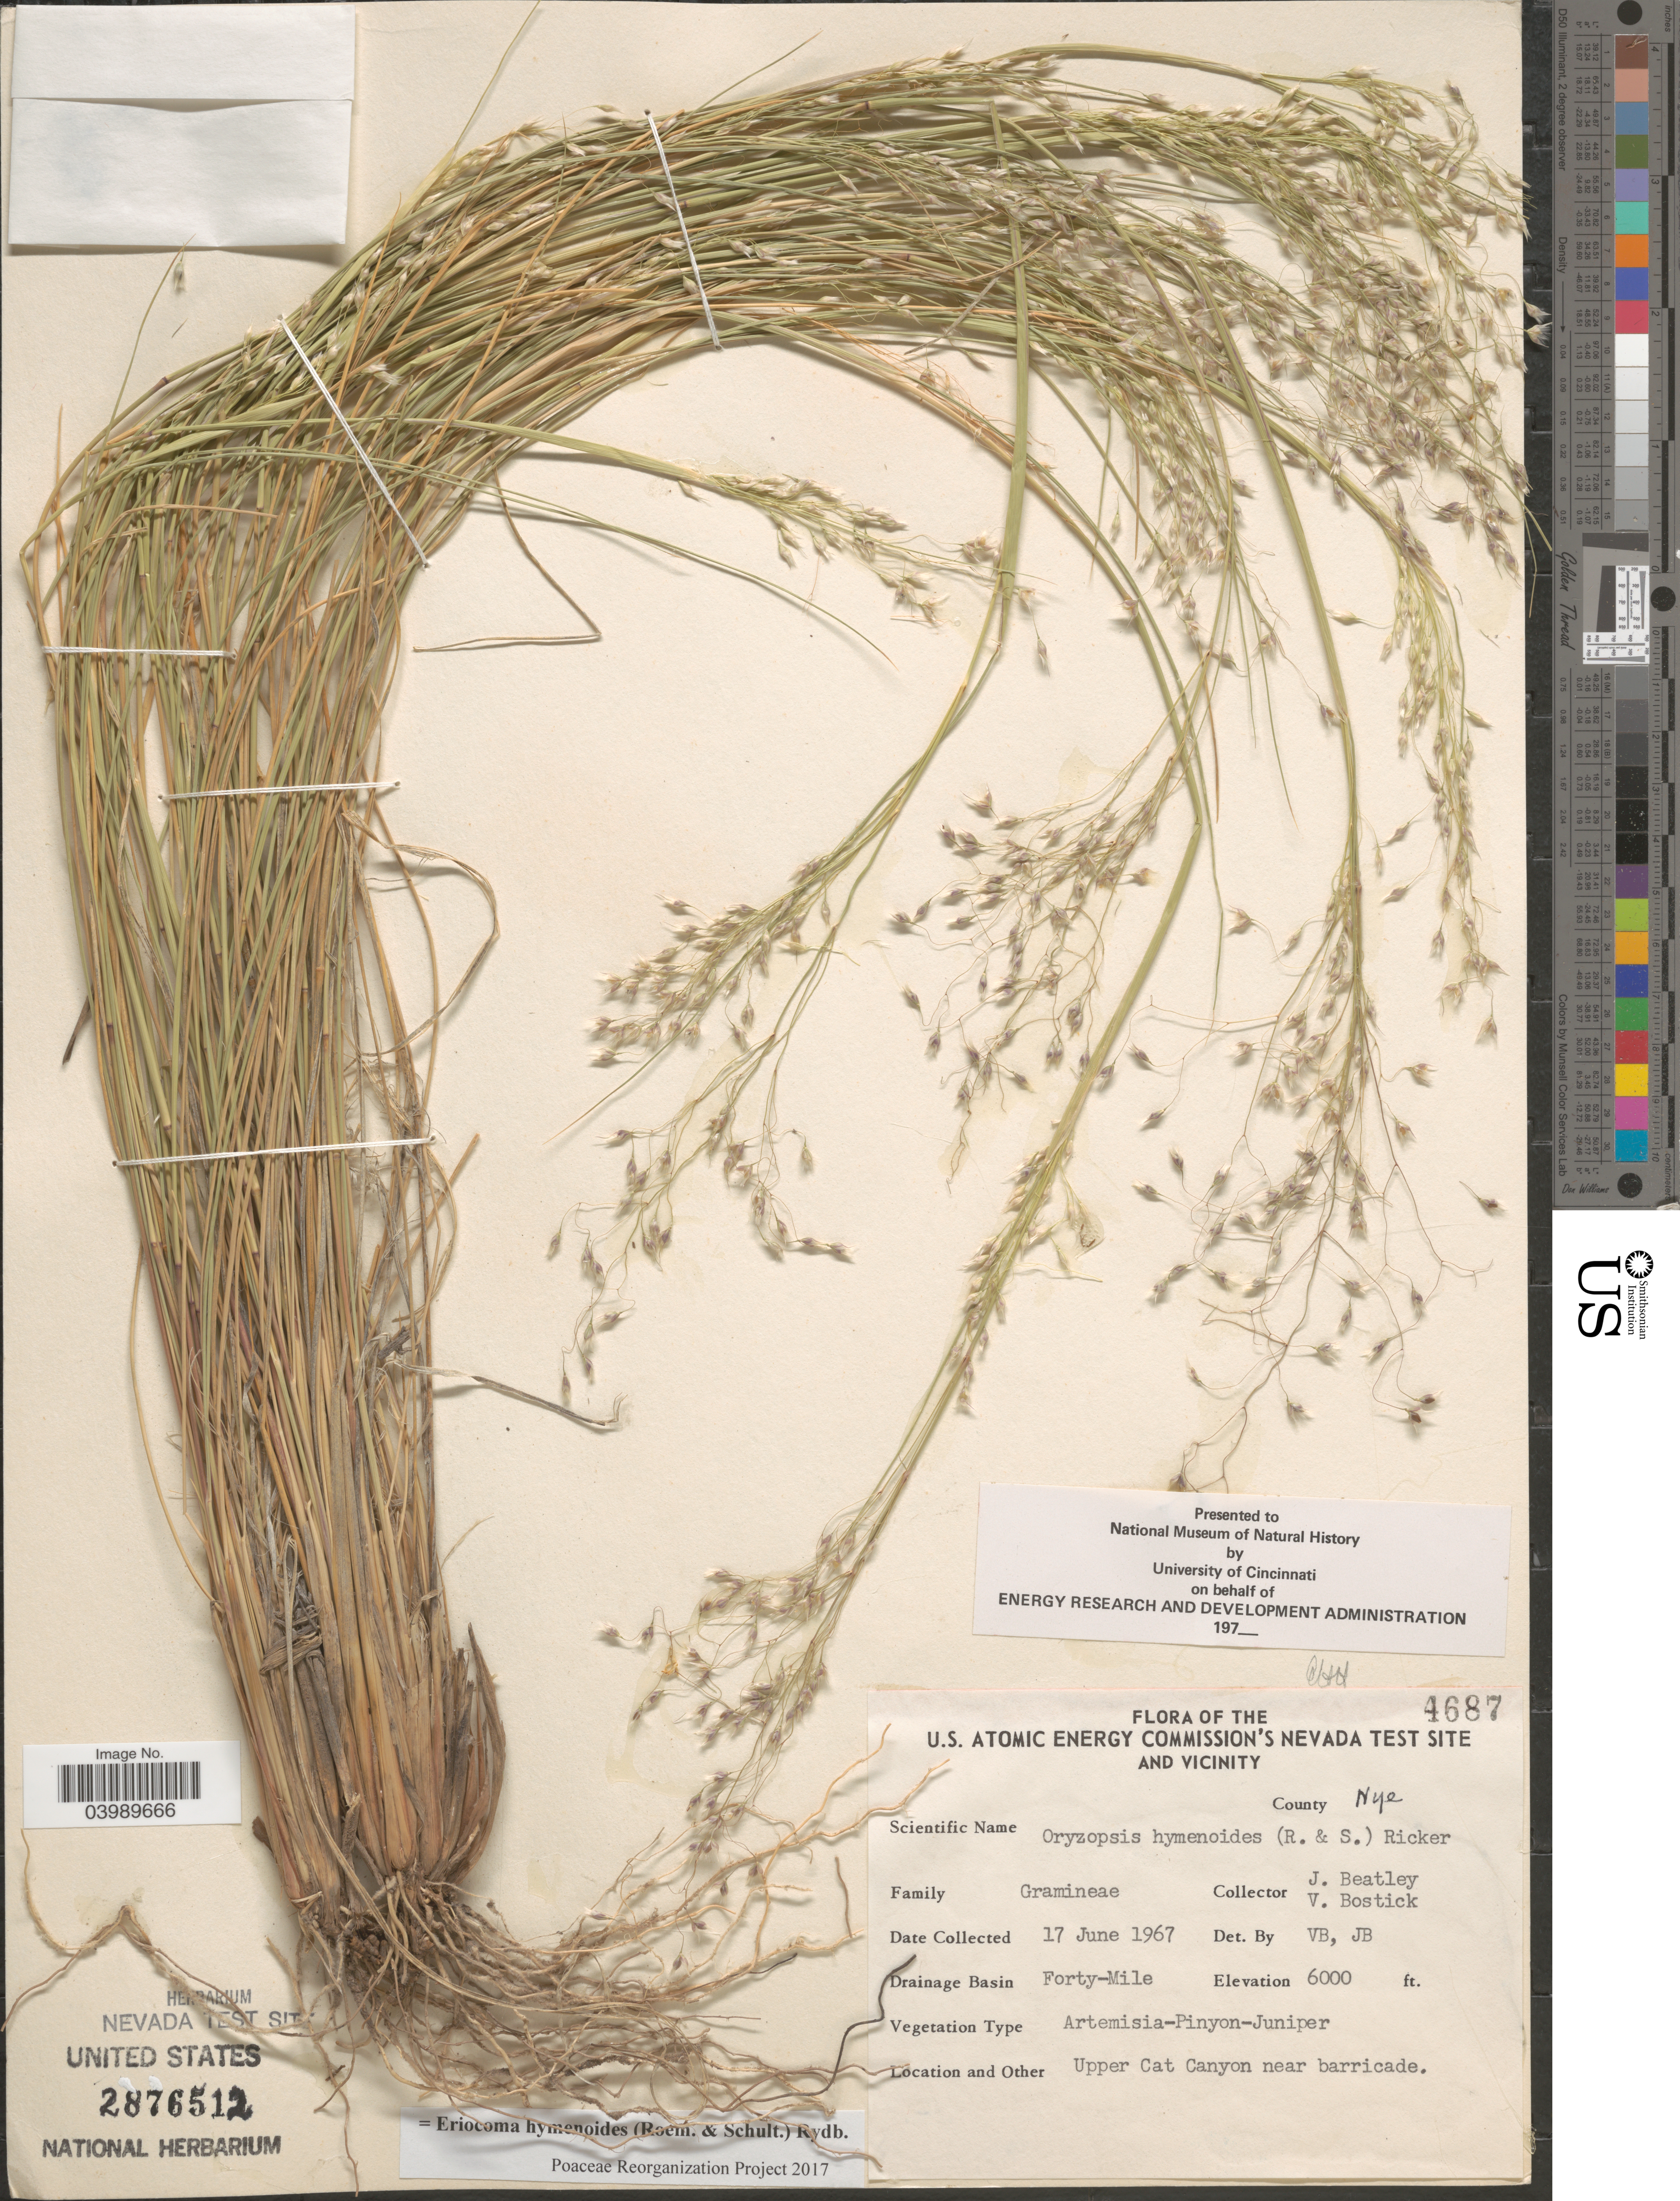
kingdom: Plantae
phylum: Tracheophyta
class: Liliopsida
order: Poales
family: Poaceae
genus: Eriocoma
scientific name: Eriocoma hymenoides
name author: (Roem. & Schult.) Rydb.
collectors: J. C. Beatley & V. Bostick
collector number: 4687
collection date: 1967-06-17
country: United States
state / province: Nevada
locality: U.S. Atomic Energy Commission's Nevada Test Site and vicinity. County Nye. Drainage Basin Forty-Mile. Upper Cat Canyon near barricade.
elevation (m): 1829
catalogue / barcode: US 2876512